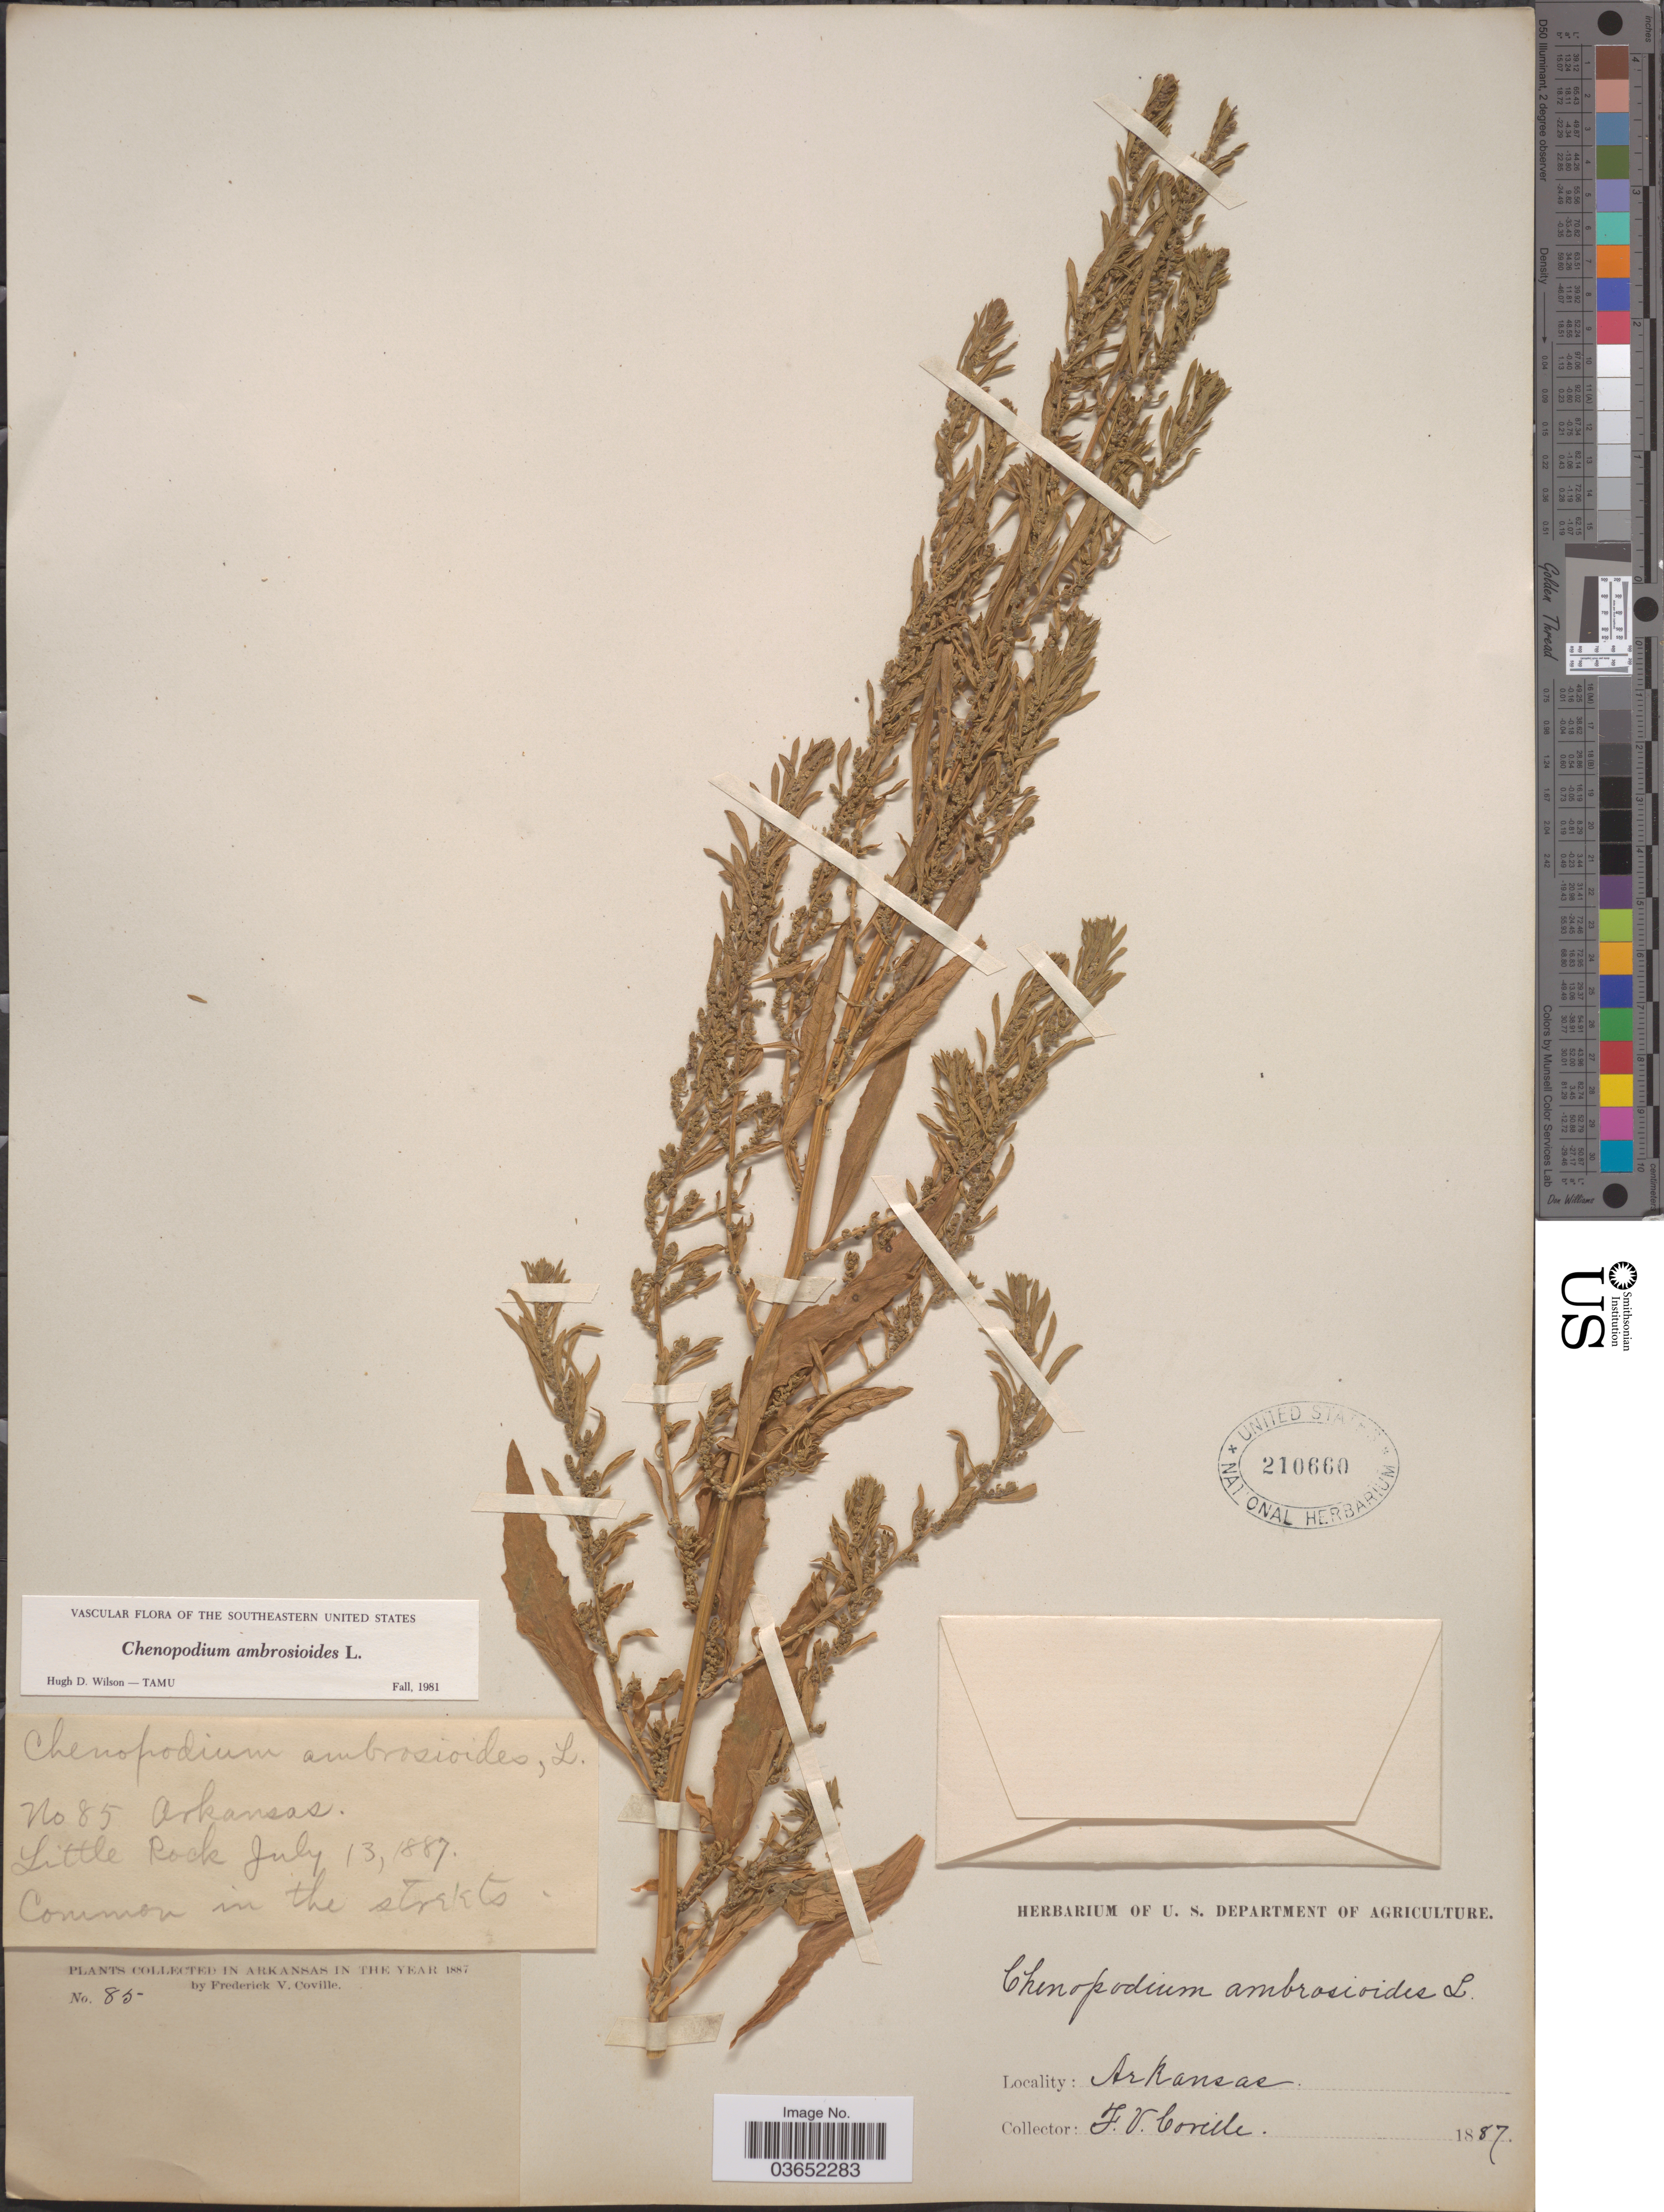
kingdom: Plantae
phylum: Tracheophyta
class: Magnoliopsida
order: Caryophyllales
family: Amaranthaceae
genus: Chenopodium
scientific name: Chenopodium ambrosioides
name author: L.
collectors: F. V. Coville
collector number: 85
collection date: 1887-07-13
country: United States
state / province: Arkansas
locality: Little Rock.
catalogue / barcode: US 210660